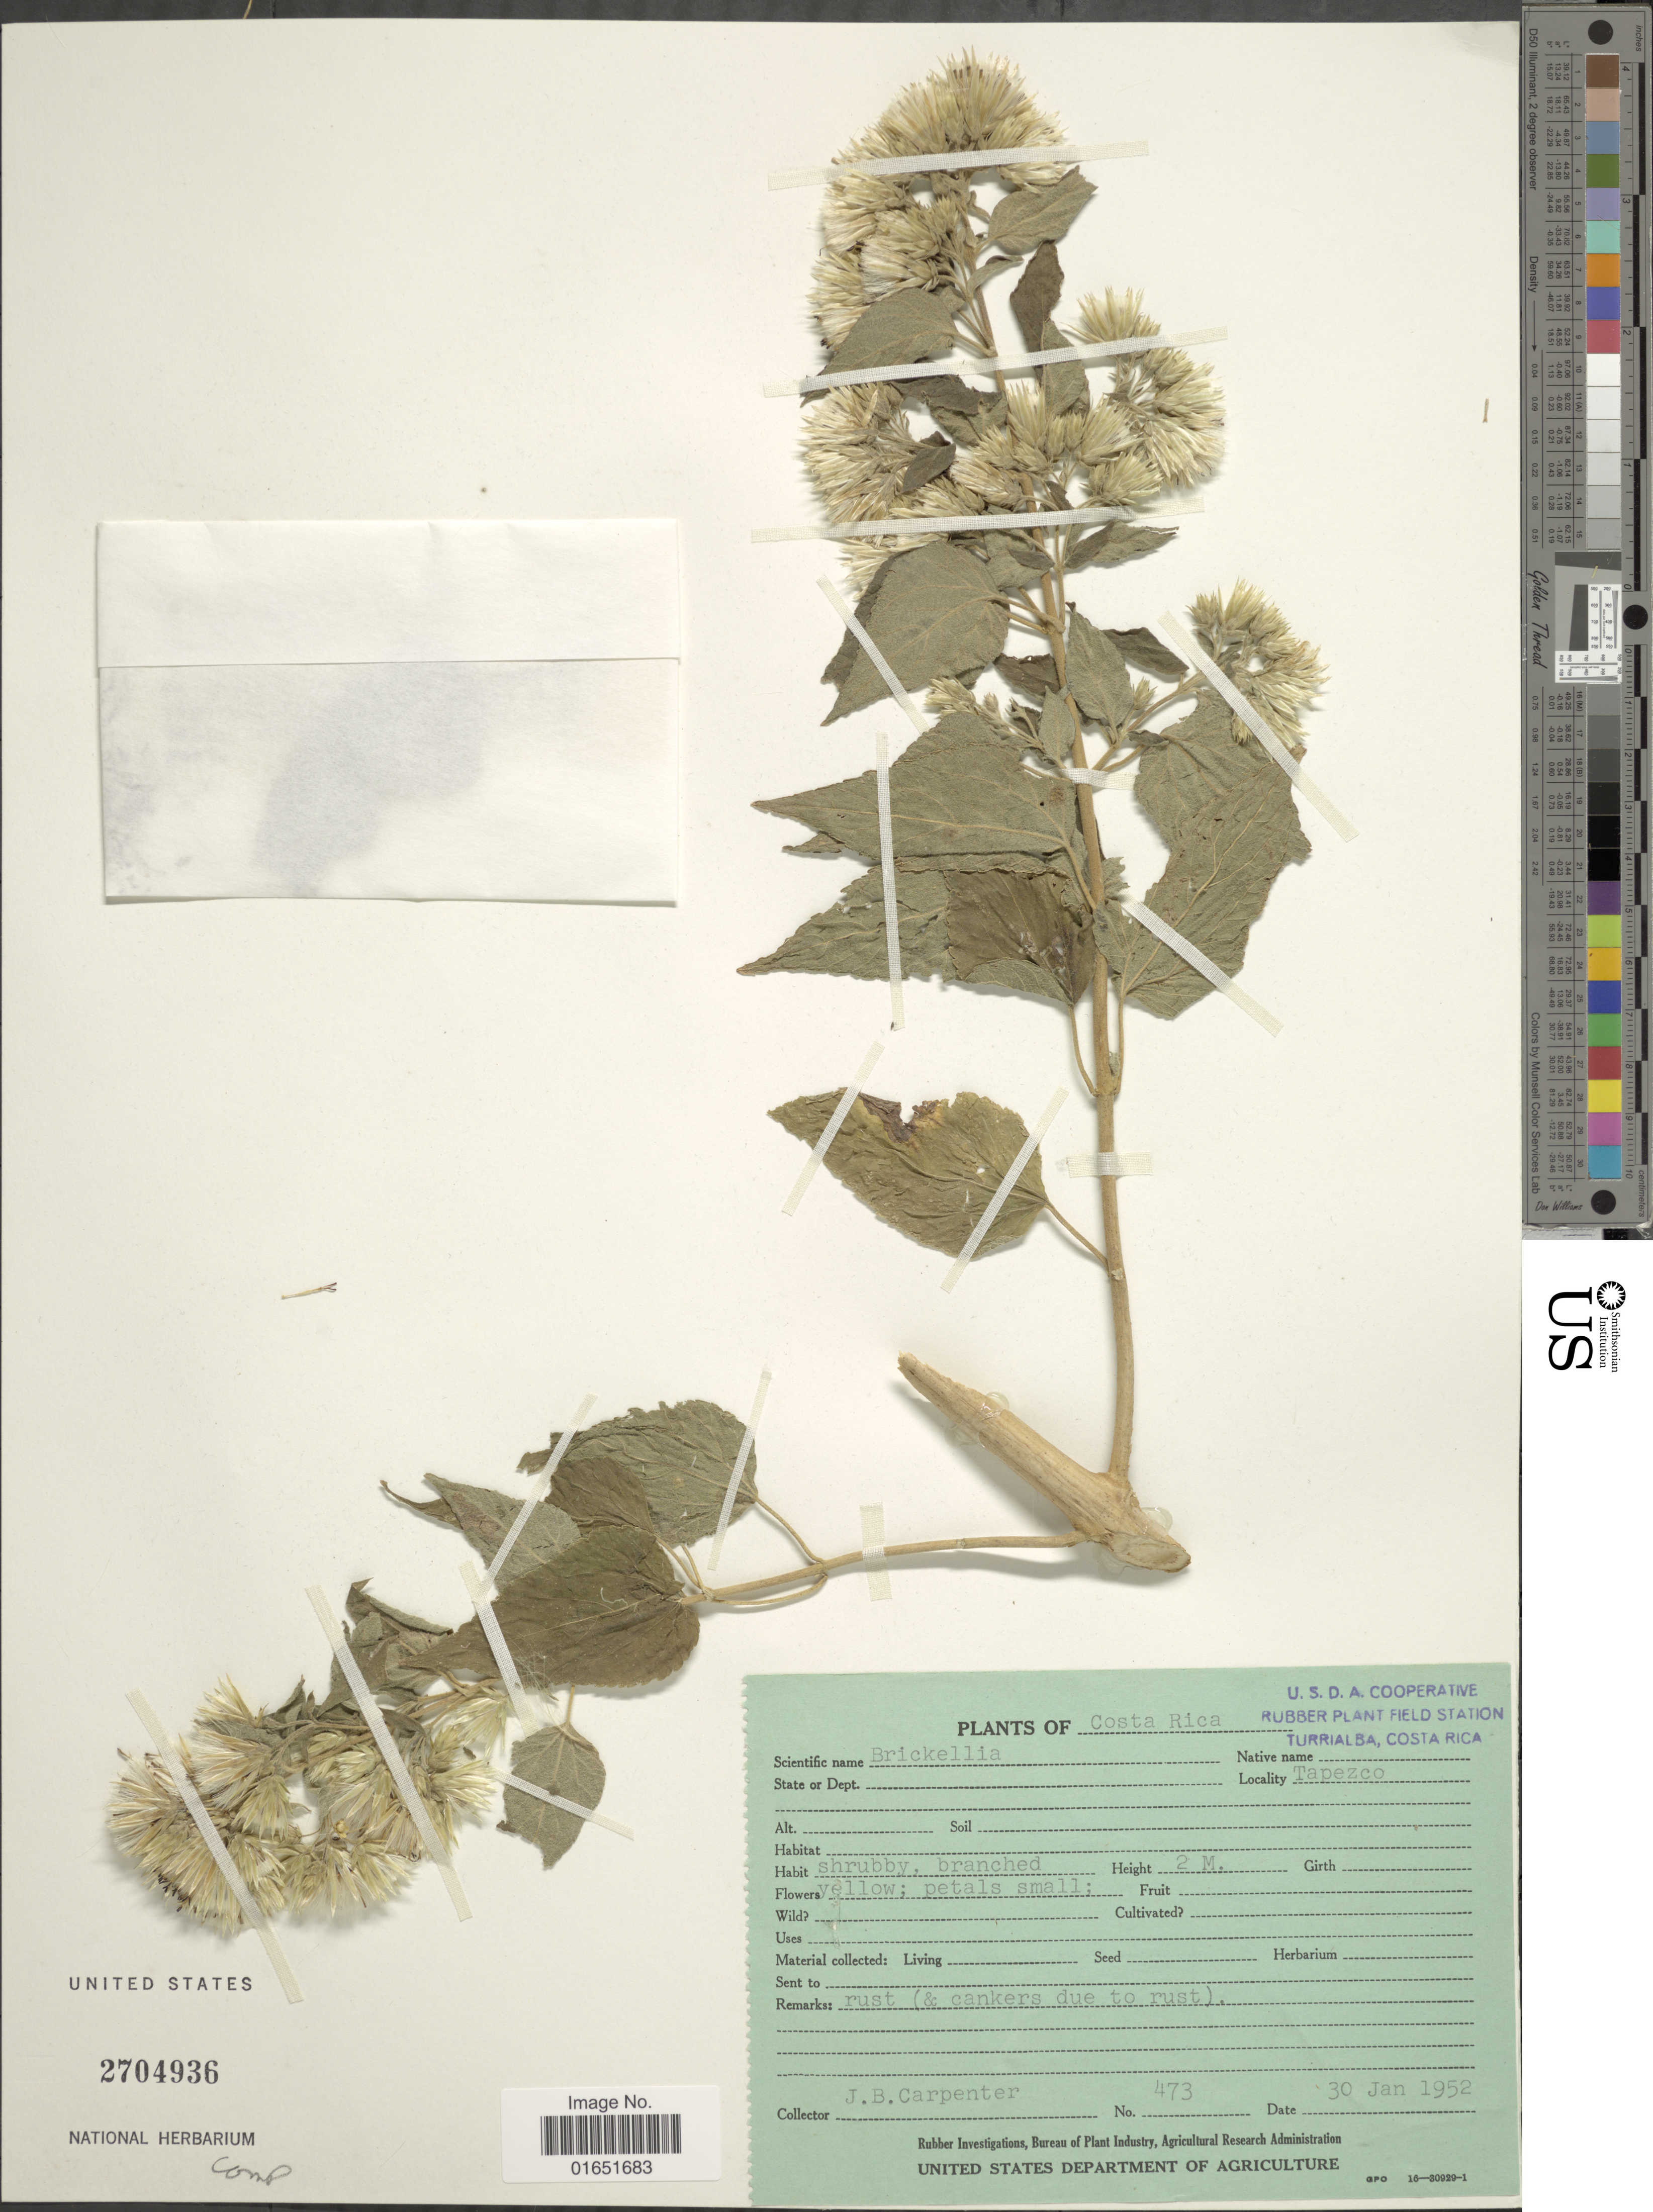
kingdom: Plantae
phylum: Tracheophyta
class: Magnoliopsida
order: Asterales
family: Asteraceae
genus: Brickellia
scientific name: Brickellia argyrolepis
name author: B.L. Rob.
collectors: J. Carpenter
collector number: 473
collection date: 1952-01-30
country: Costa Rica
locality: Tapezco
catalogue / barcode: US 2704936